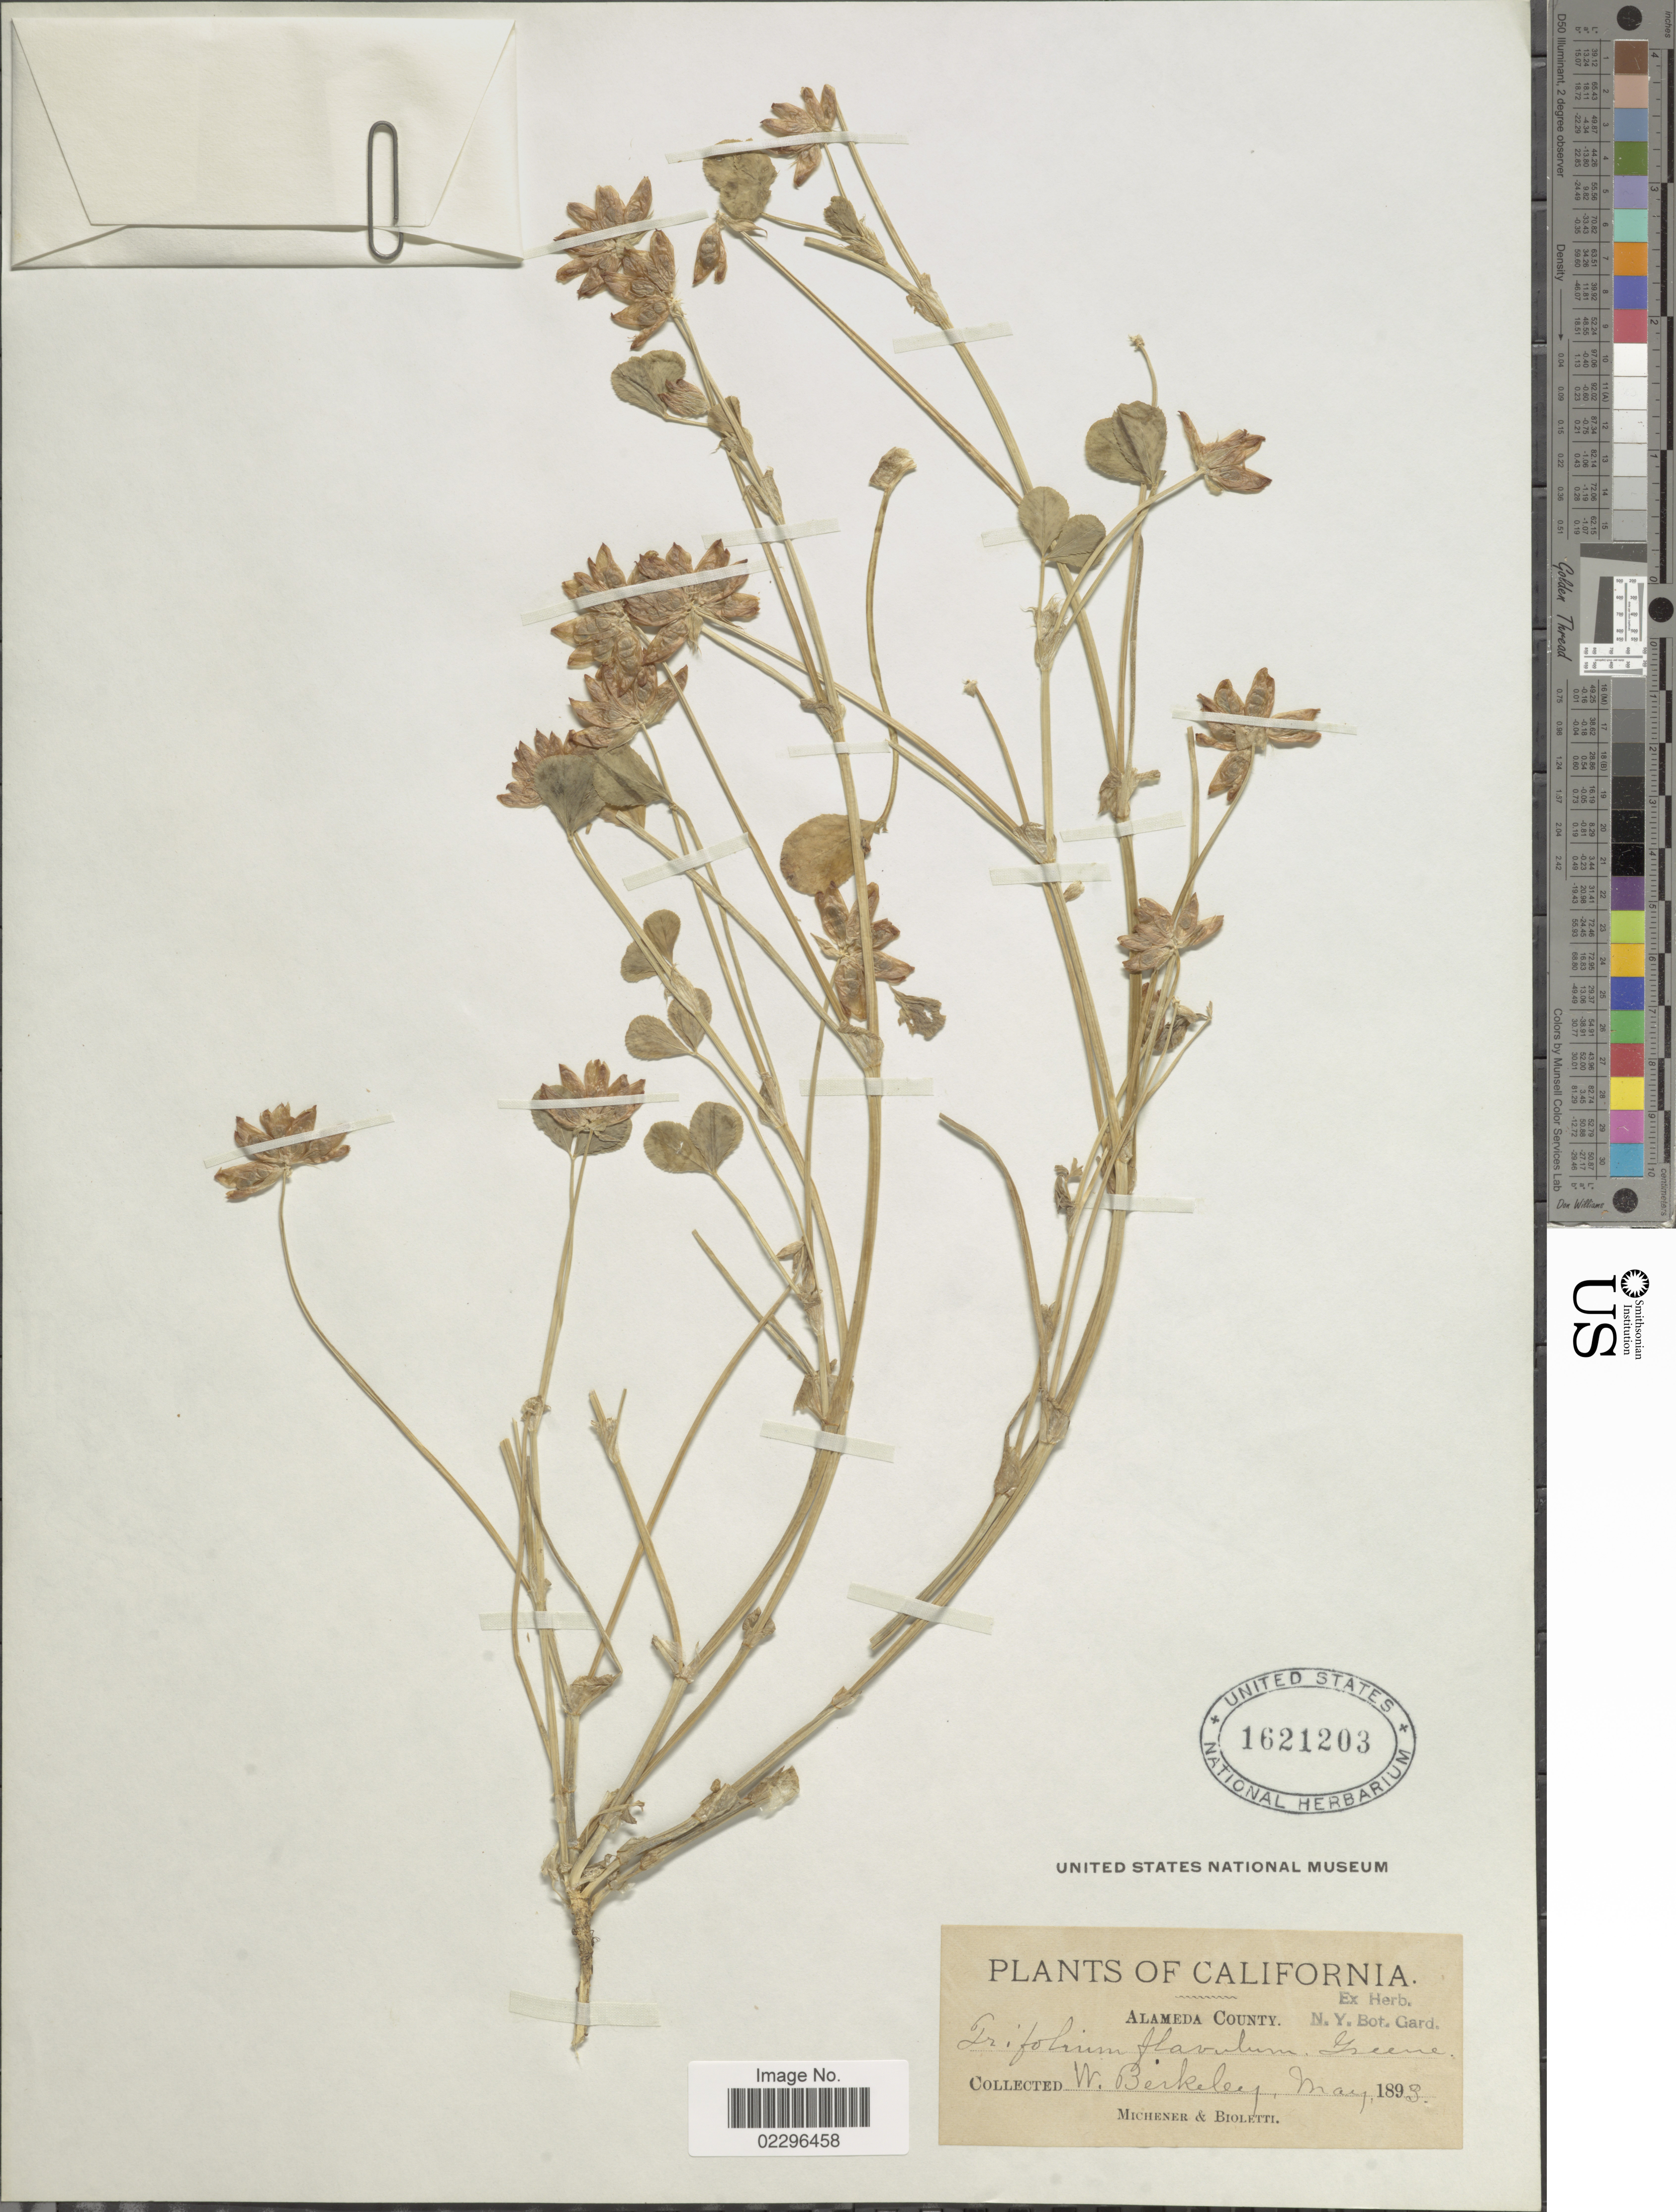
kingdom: Plantae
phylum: Tracheophyta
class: Magnoliopsida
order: Fabales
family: Fabaceae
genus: Trifolium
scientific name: Trifolium fucatum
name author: Lindl.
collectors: -. Michener & -- Bioletti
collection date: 1893-05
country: United States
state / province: California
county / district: Alameda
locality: Alameda County, W. Berkeley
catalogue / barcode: US 1621203